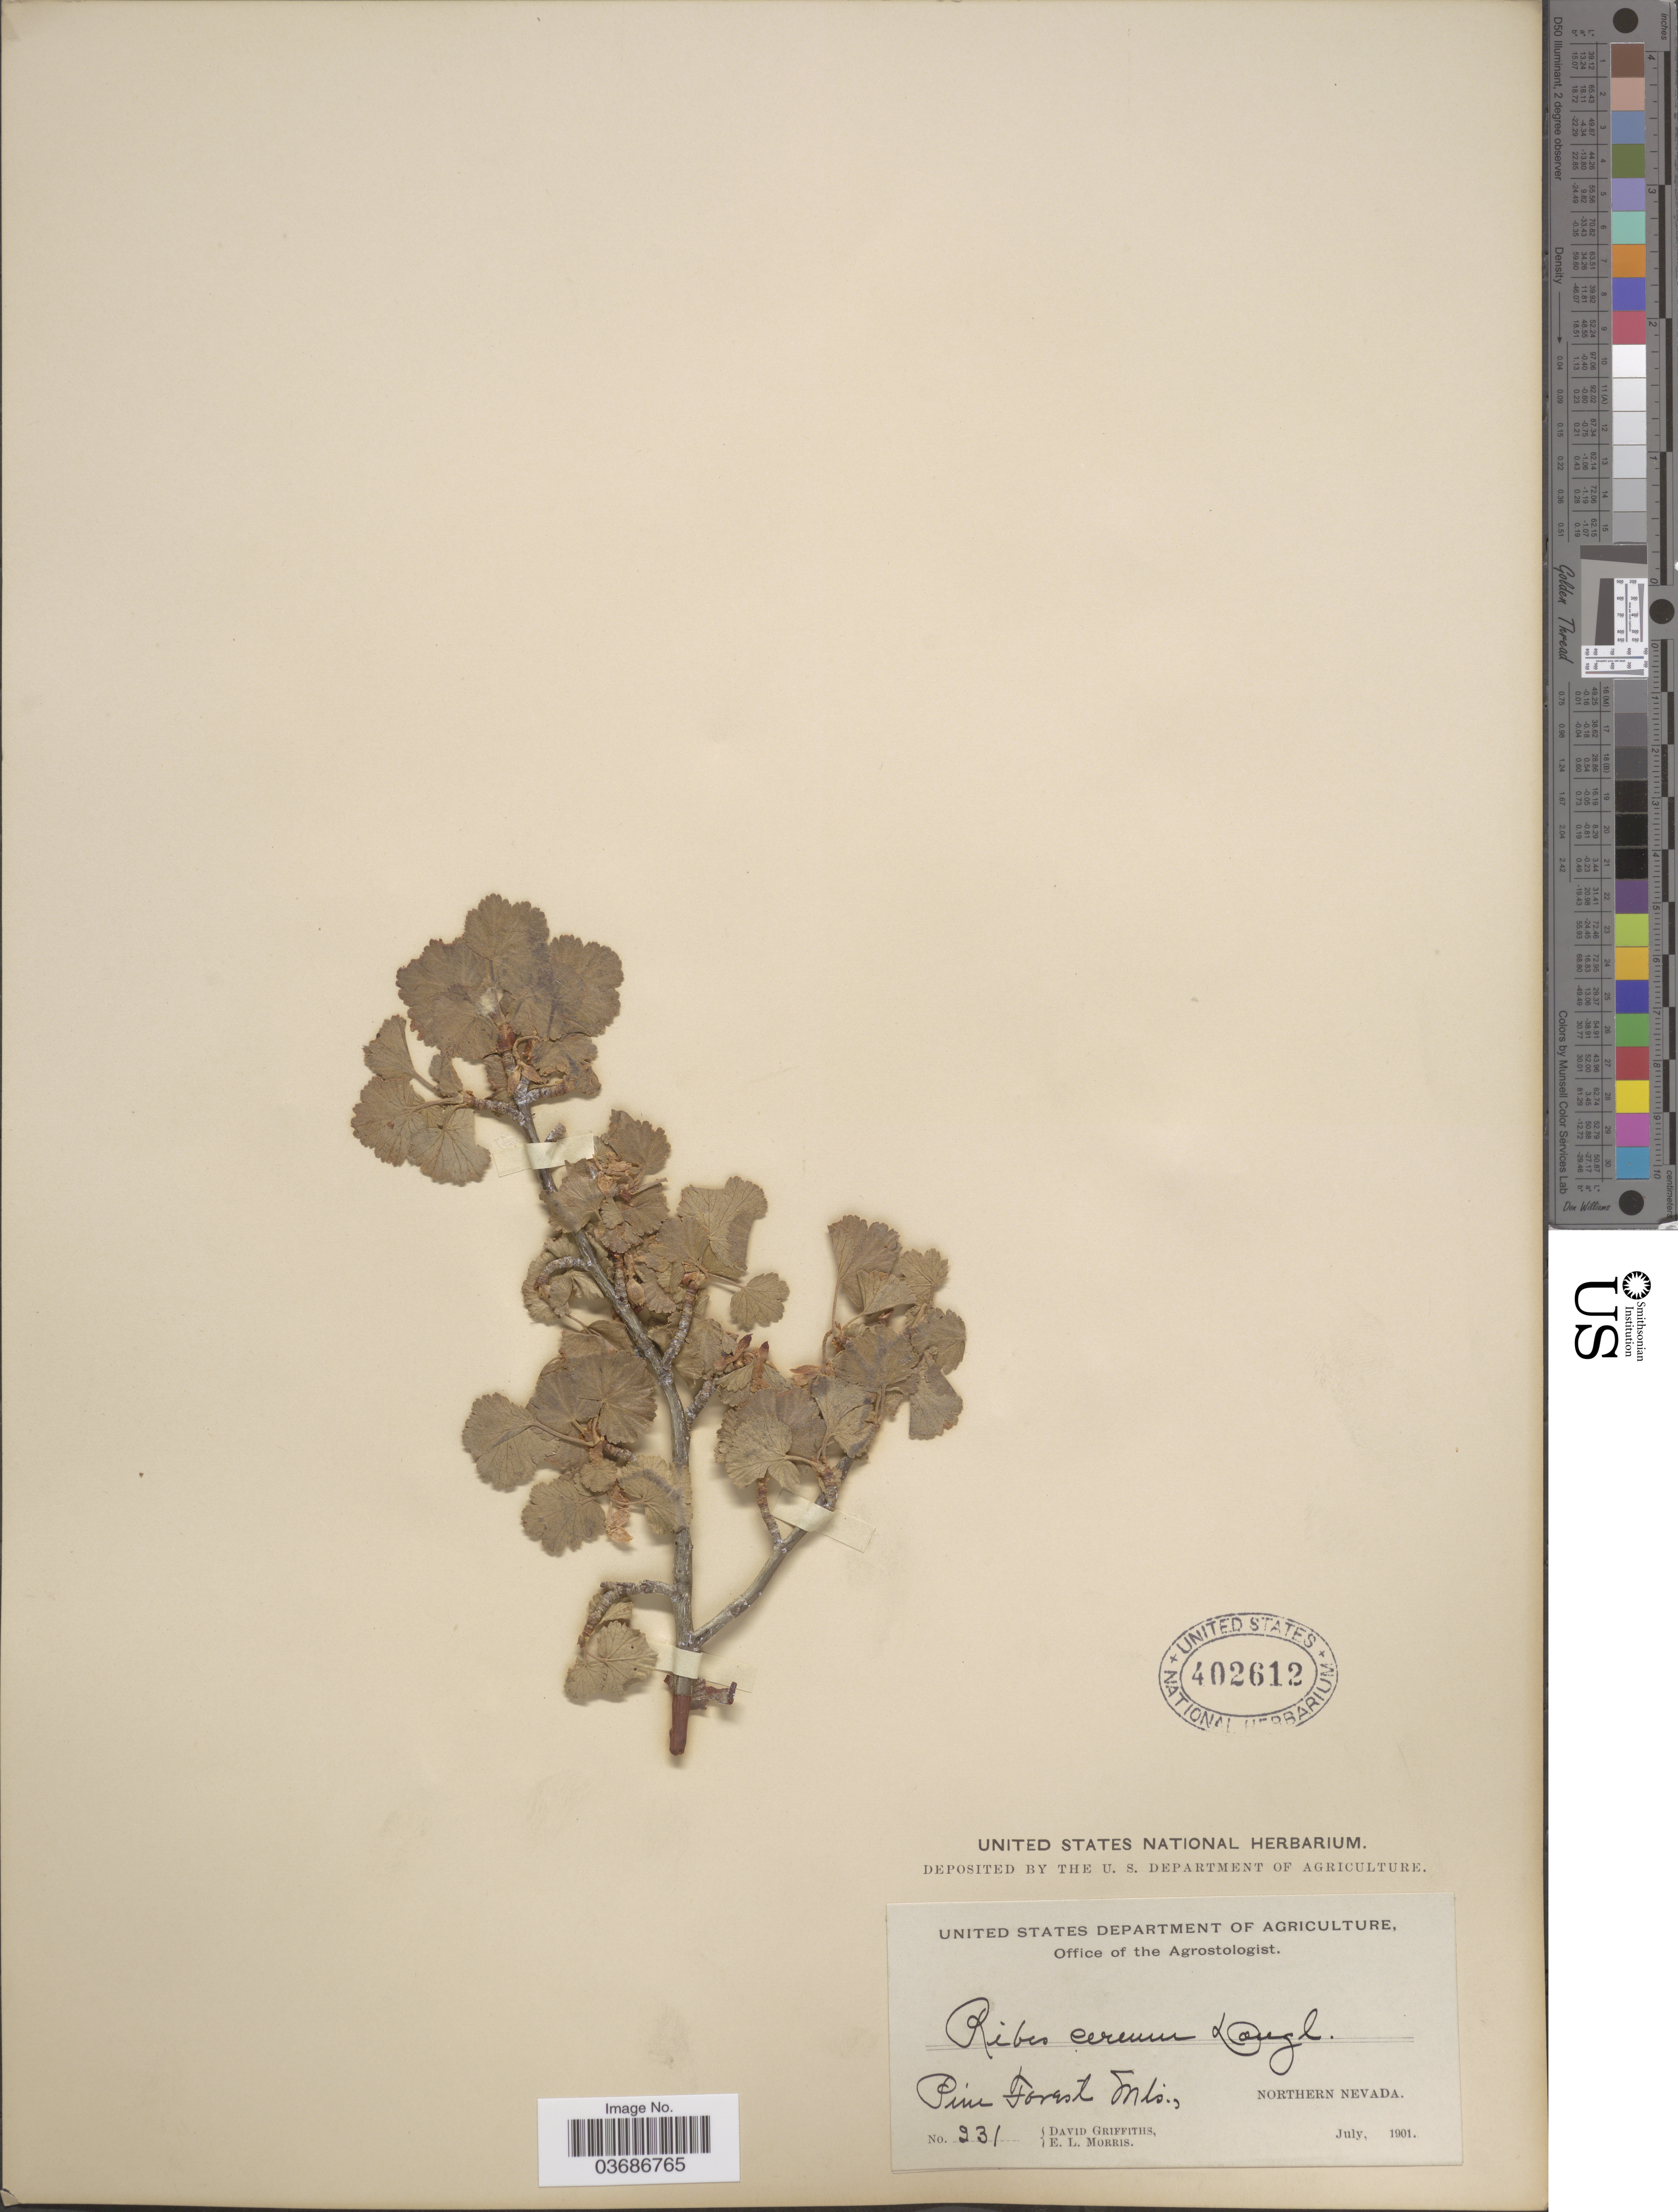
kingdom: Plantae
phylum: Tracheophyta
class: Magnoliopsida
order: Saxifragales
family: Grossulariaceae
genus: Ribes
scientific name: Ribes cereum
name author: Douglas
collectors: D. Griffiths & E. Morris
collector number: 231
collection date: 1901-07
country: United States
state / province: Nevada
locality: Pine Forest Mts., Northern Nevada.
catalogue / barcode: US 402612